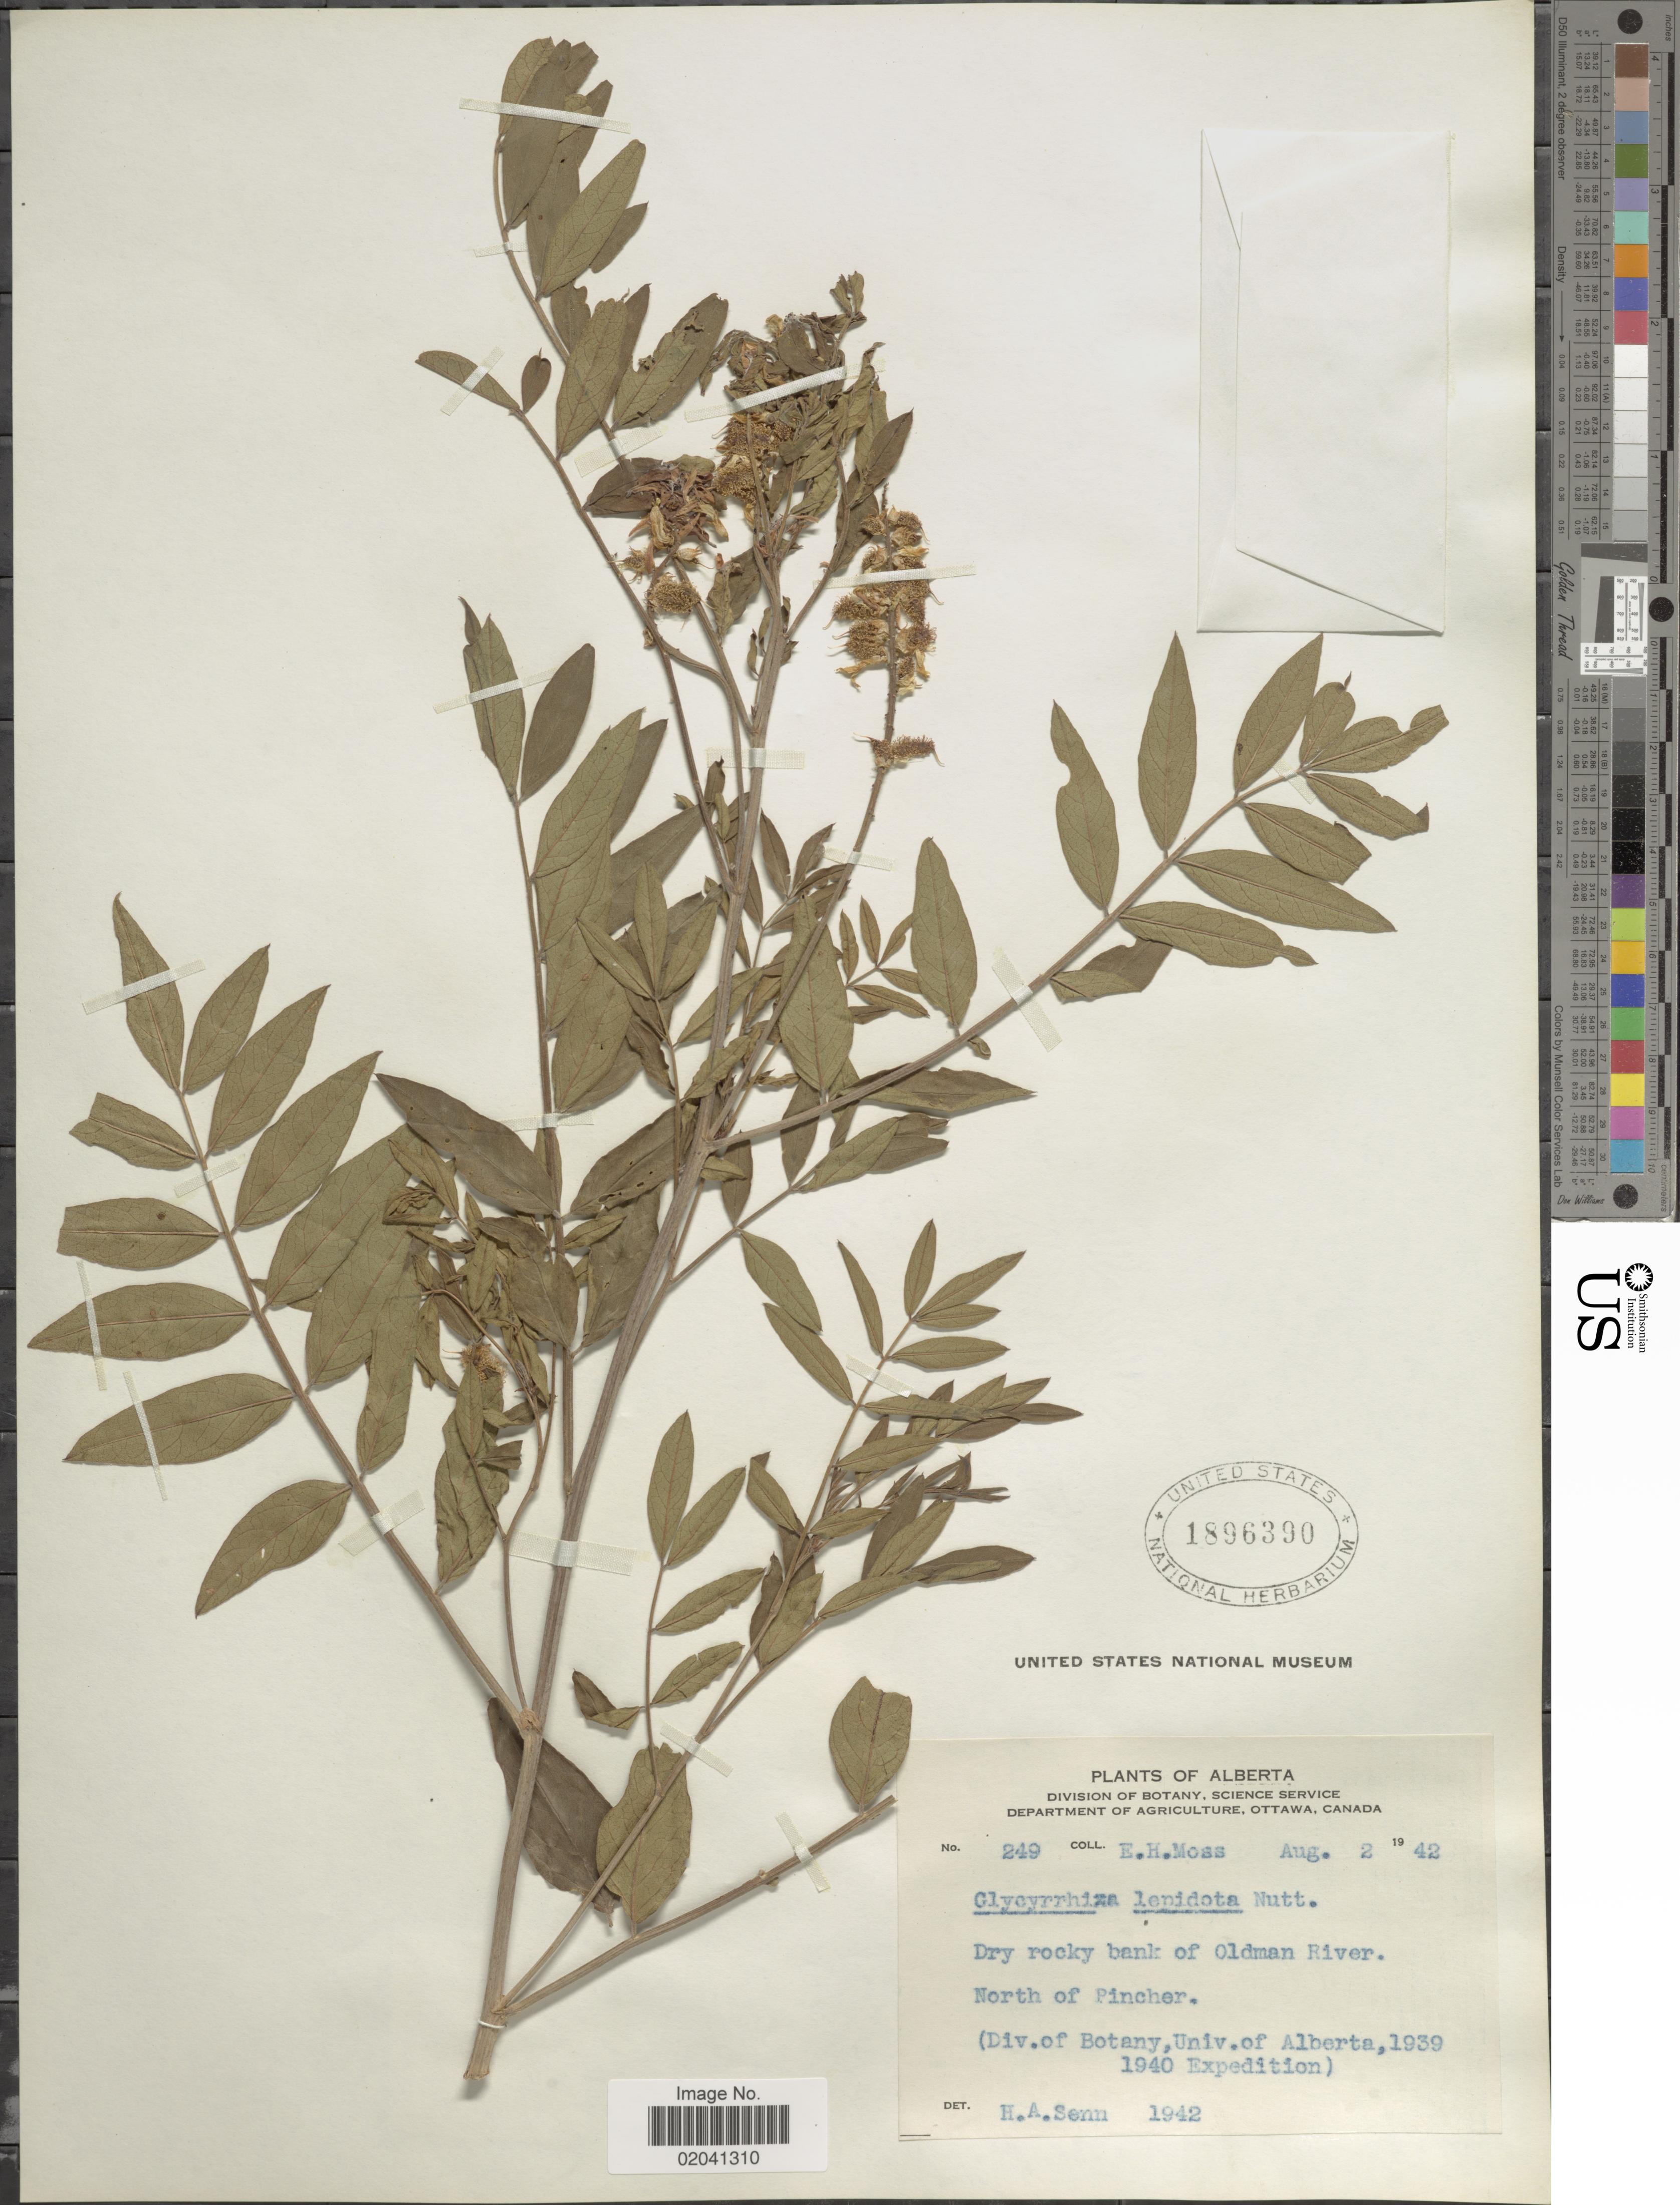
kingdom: Plantae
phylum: Tracheophyta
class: Magnoliopsida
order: Fabales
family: Fabaceae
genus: Glycyrrhiza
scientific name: Glycyrrhiza lepidota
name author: Pursh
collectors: E. Moss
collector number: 1942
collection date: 1942-08-02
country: Canada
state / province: Alberta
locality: North of Pincher. bank of Oldman River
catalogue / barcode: US 1896390